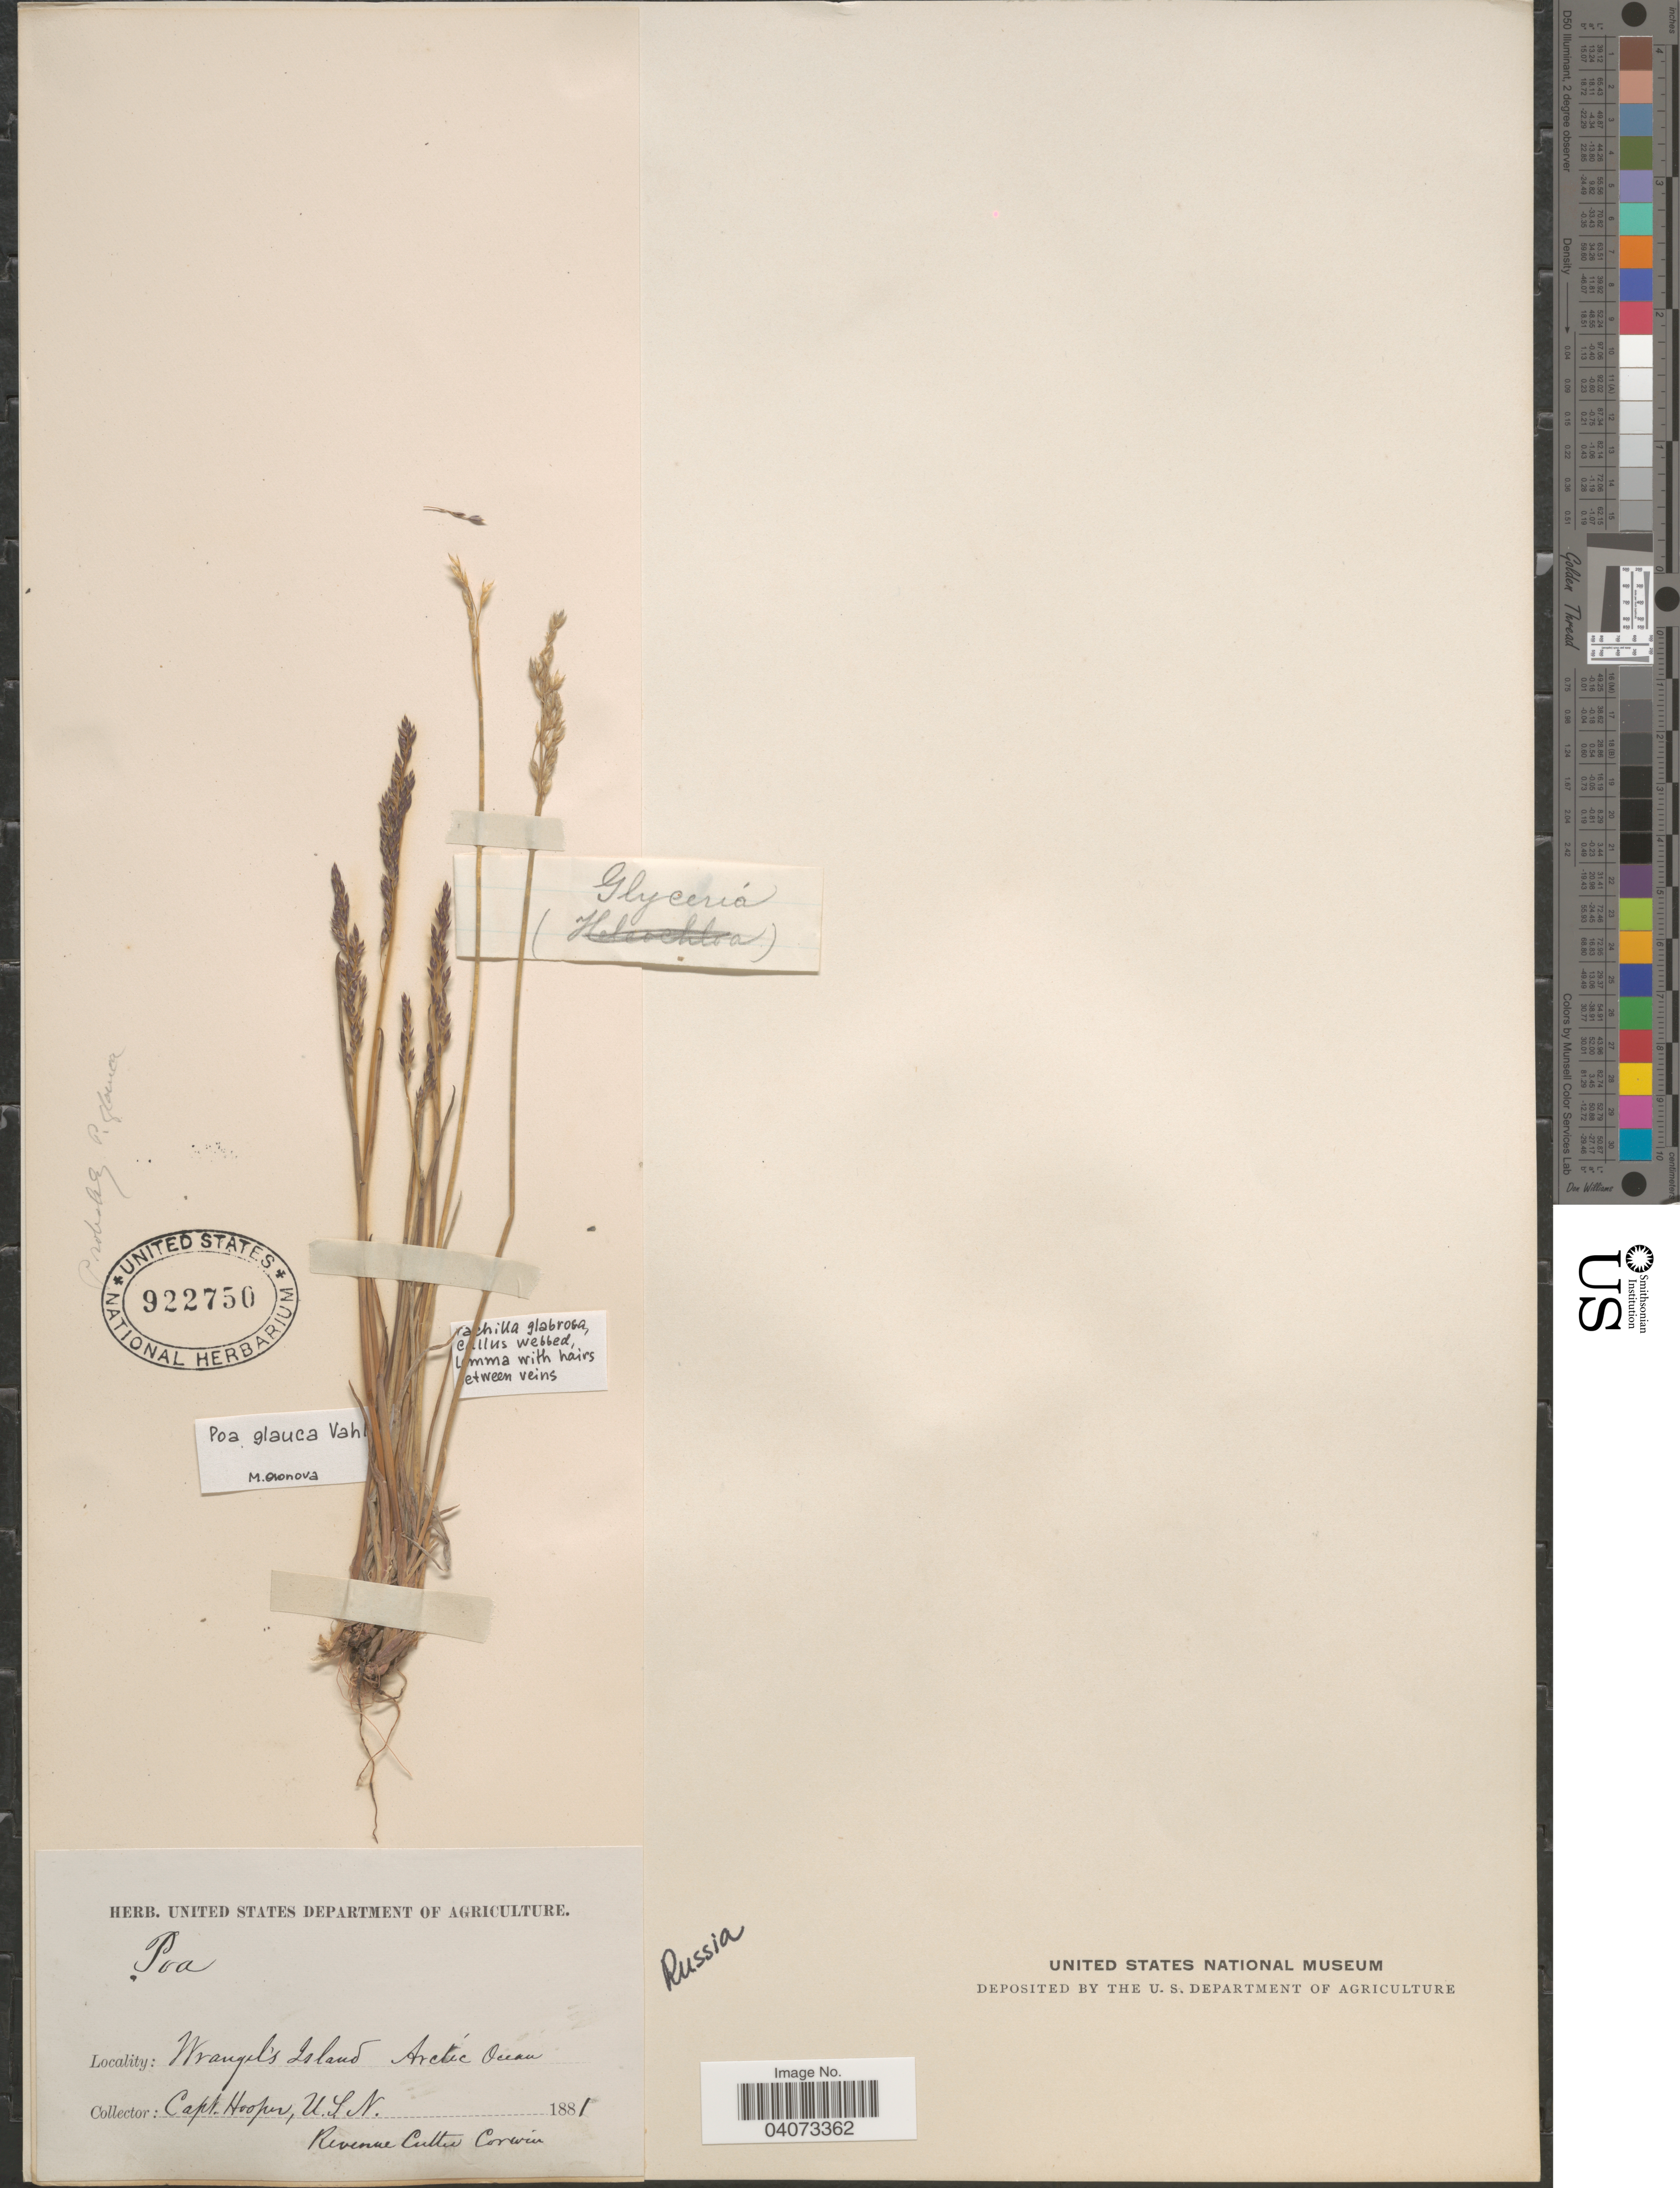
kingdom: Plantae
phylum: Tracheophyta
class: Liliopsida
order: Poales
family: Poaceae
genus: Poa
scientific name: Poa glauca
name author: Vahl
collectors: Capt. Hooper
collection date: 1881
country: Russian Federation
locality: Wrangel's Island. Arctic Ocean.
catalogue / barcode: US 922750